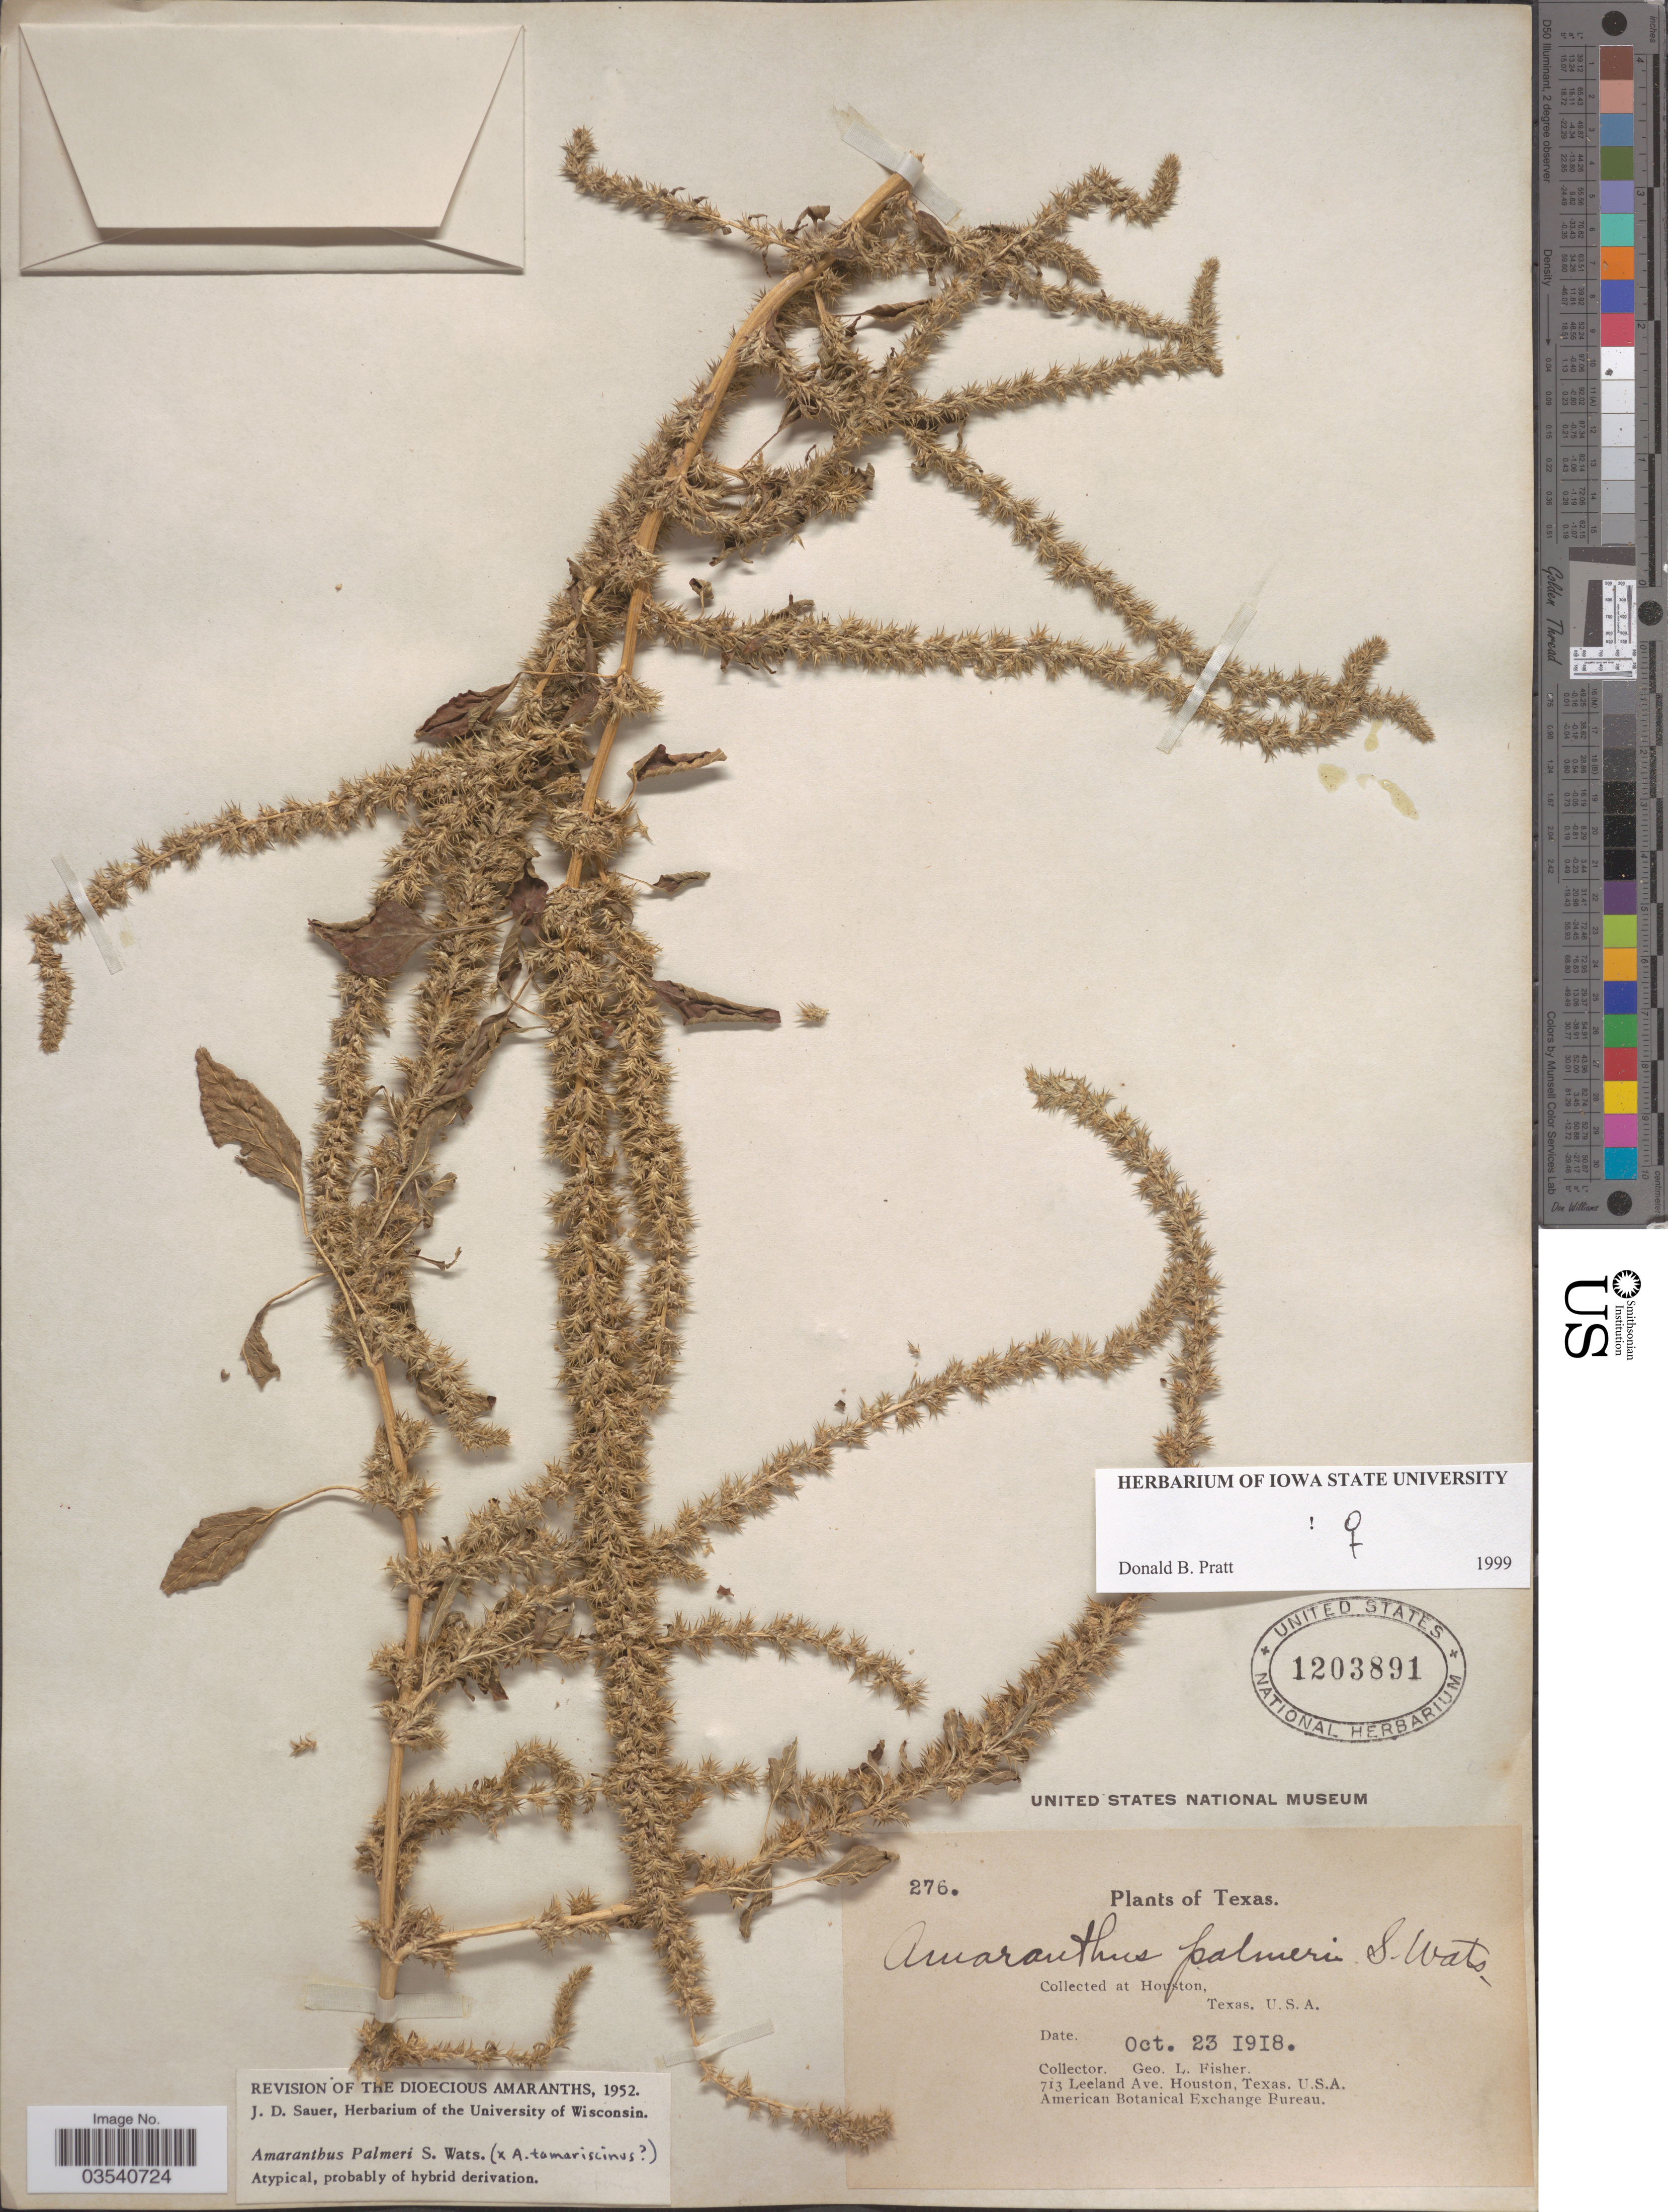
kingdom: Plantae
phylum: Tracheophyta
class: Magnoliopsida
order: Caryophyllales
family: Amaranthaceae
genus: Amaranthus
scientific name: Amaranthus palmeri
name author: S. Watson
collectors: G. L. Fisher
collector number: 276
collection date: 1918-10-23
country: United States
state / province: Texas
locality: Houston.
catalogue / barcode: US 1203891